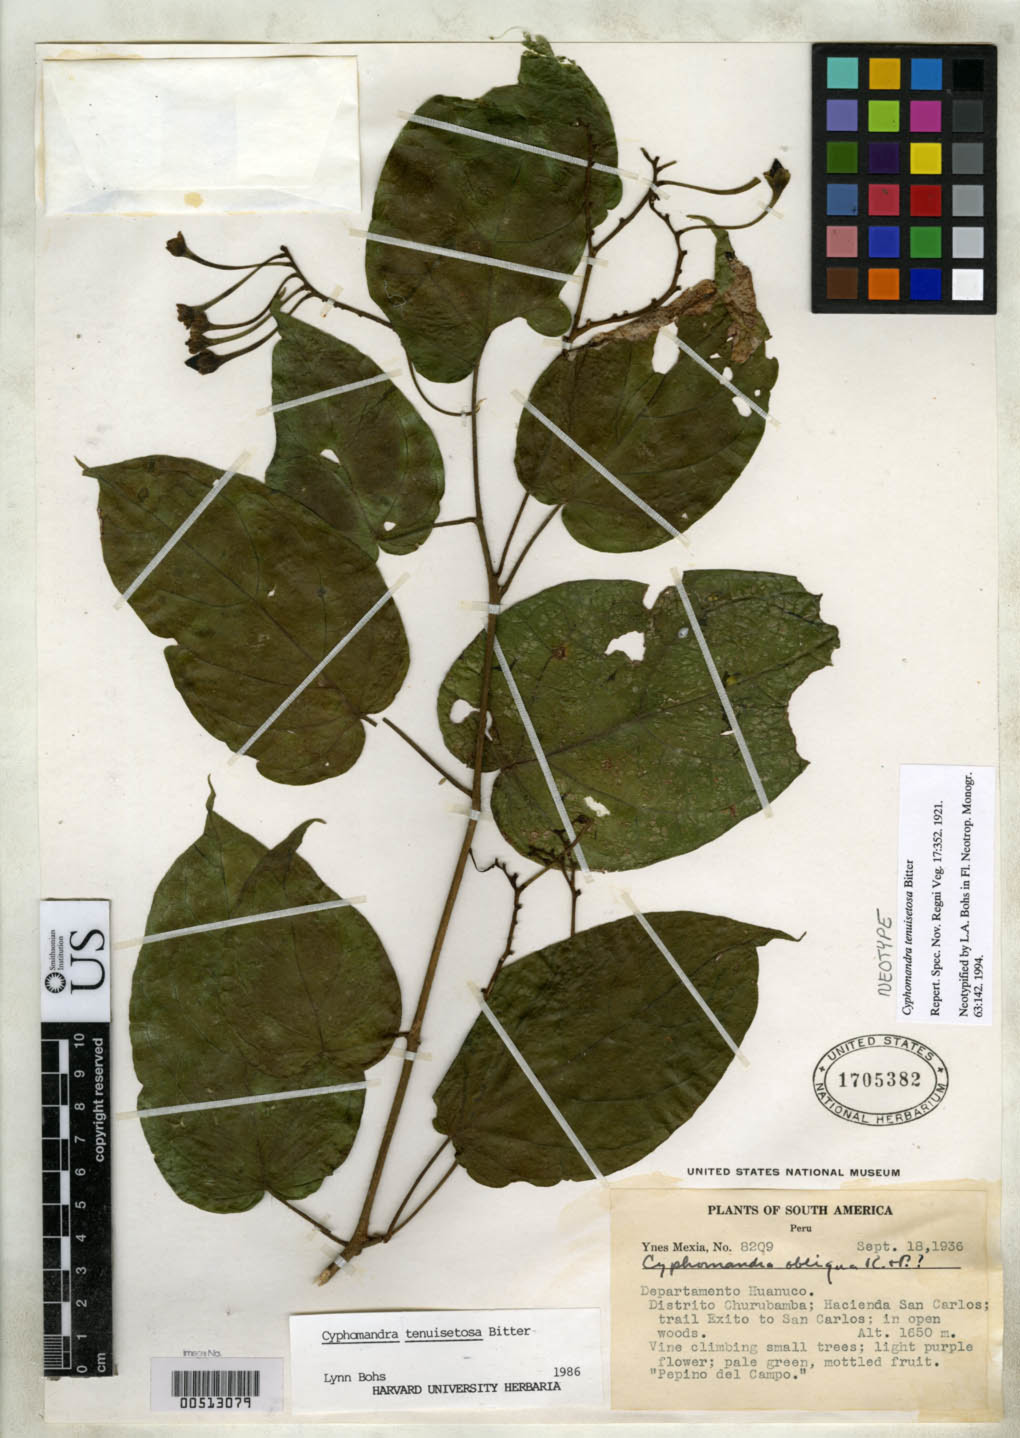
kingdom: Plantae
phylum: Tracheophyta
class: Magnoliopsida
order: Solanales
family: Solanaceae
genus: Cyphomandra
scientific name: Cyphomandra tenuisetosa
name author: Bitter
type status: Neotype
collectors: Y. Mexia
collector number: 8209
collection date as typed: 18 Sep 1936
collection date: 1936-09-18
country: Peru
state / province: Huánuco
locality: Churubamba [District?], Hacienda San Carlos, trail Éxito to San Carlos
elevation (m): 1650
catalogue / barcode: US 1705382